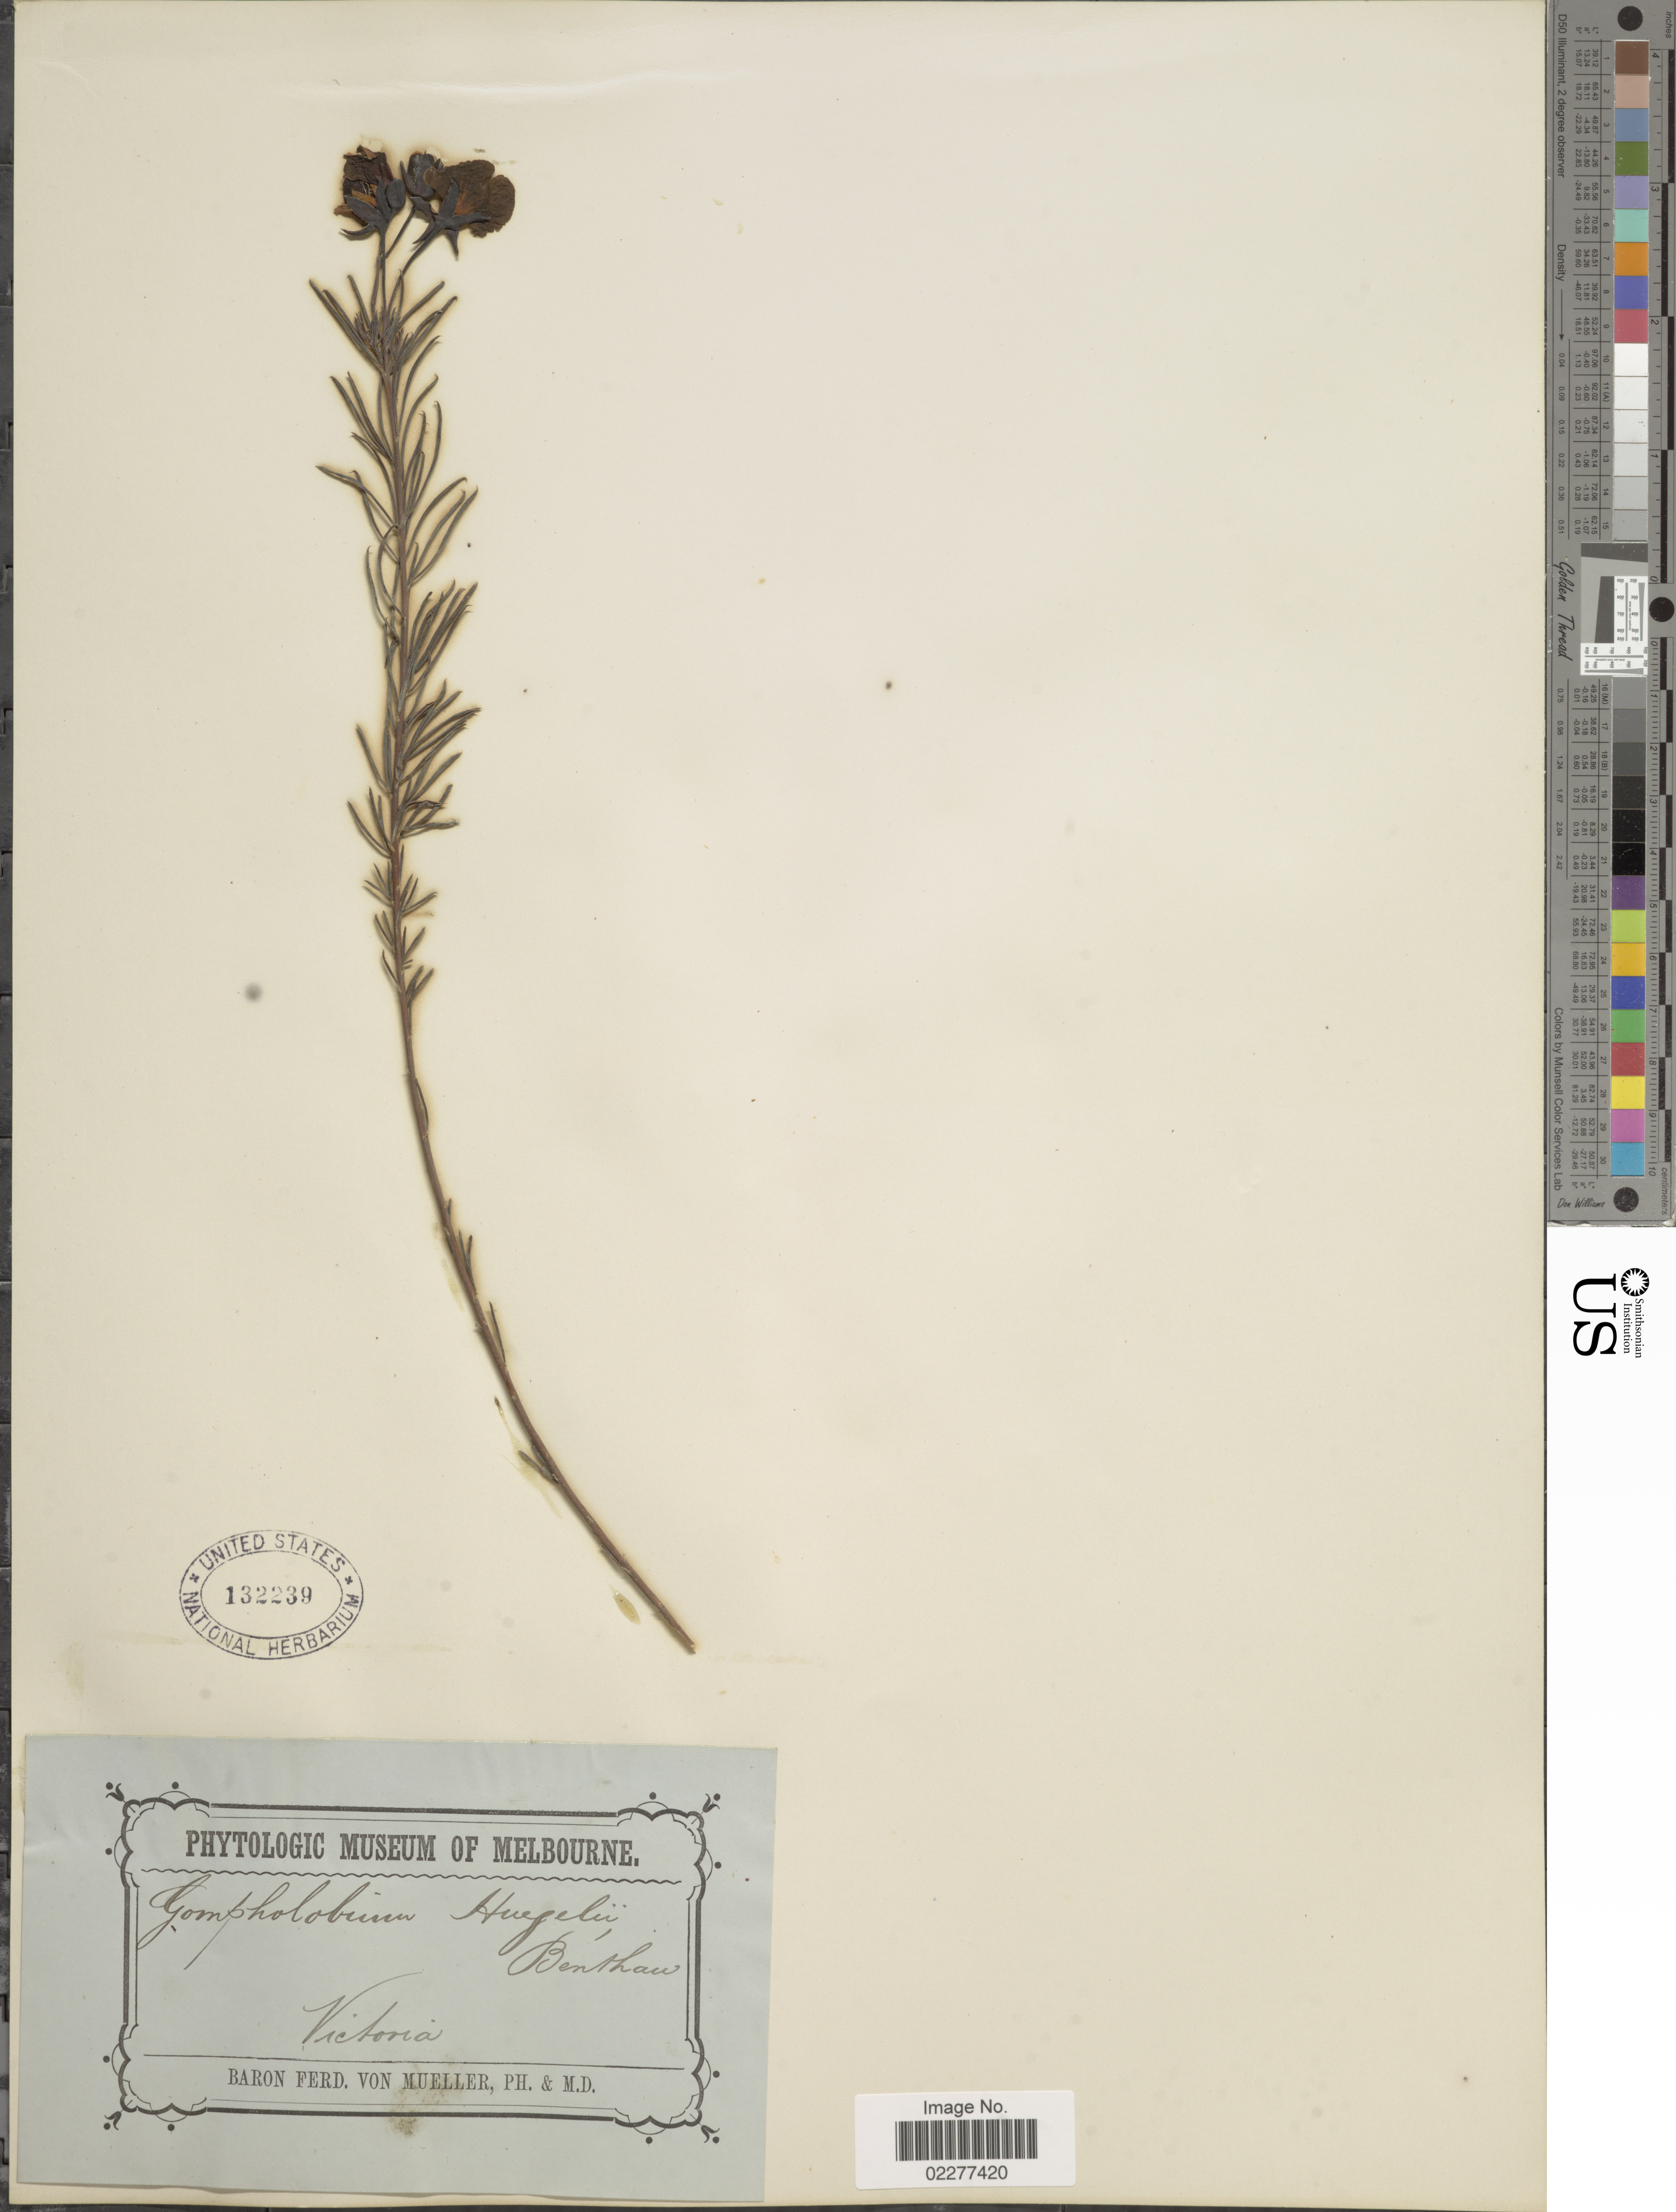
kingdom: Plantae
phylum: Tracheophyta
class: Magnoliopsida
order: Fabales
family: Fabaceae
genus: Gompholobium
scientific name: Gompholobium huegelii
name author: Benth.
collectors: F. von Mueller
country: Australia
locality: Vcitoria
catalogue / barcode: US 132239